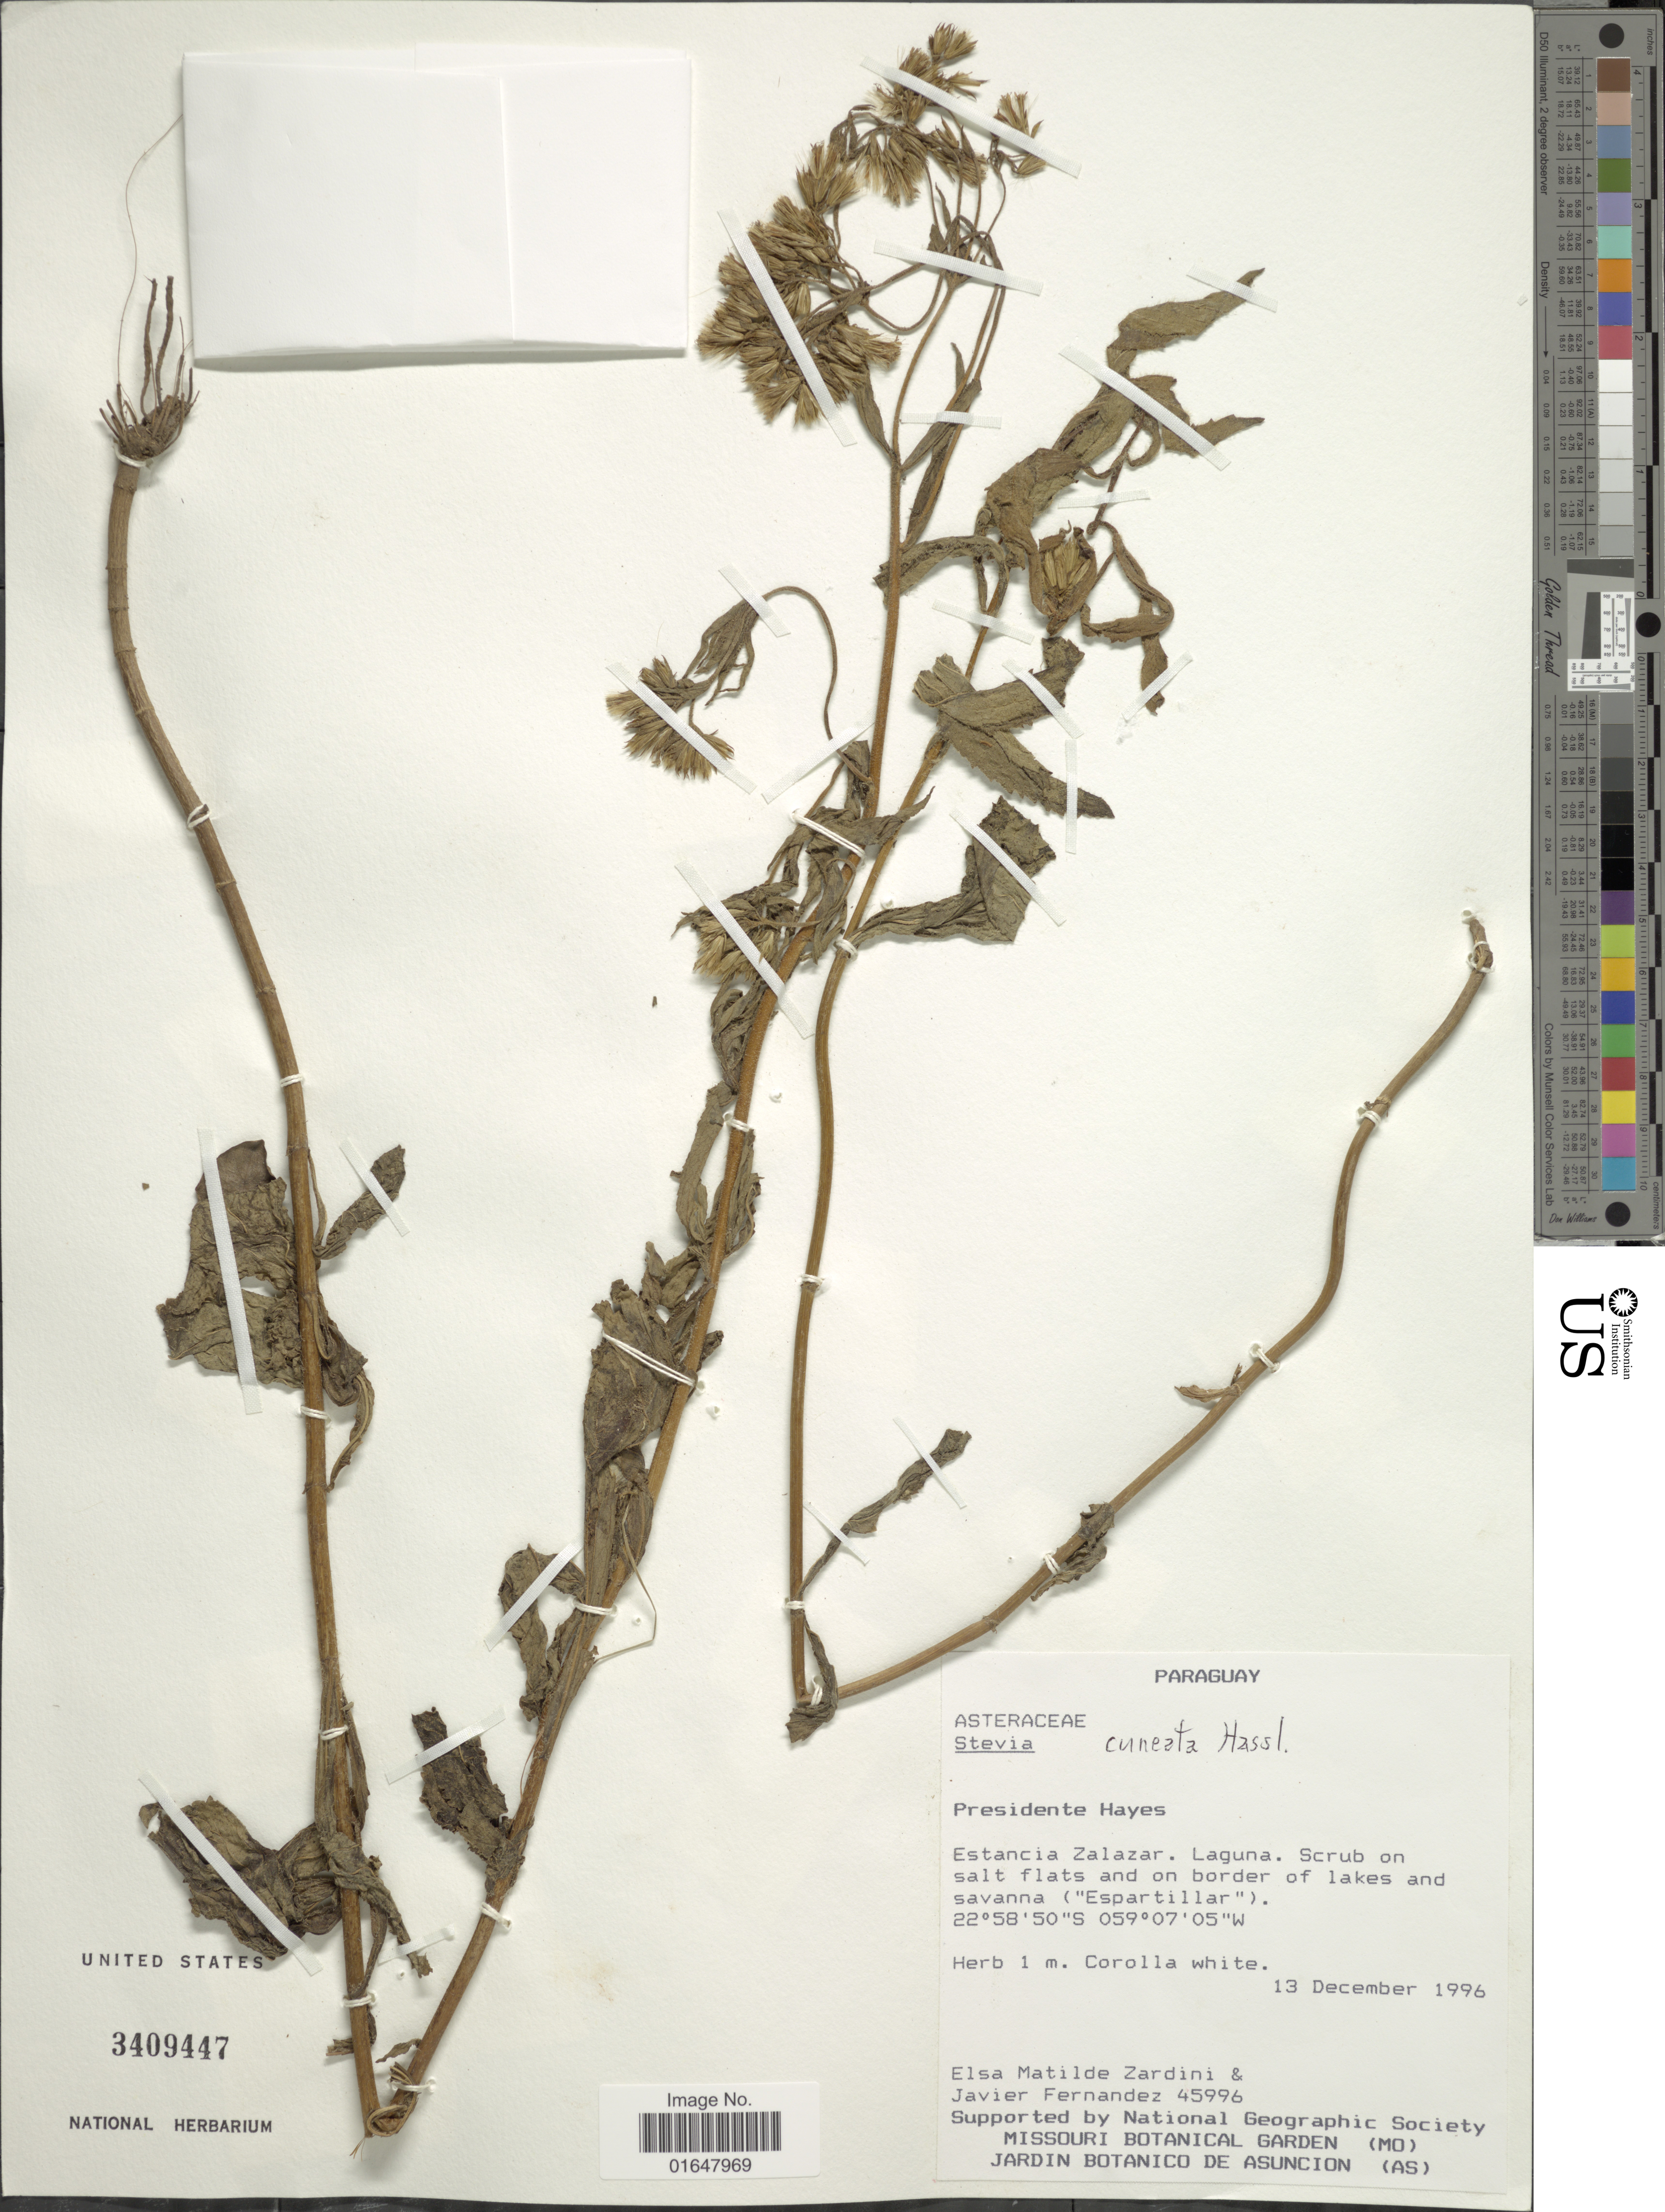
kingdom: Plantae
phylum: Tracheophyta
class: Magnoliopsida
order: Asterales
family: Asteraceae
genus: Stevia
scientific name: Stevia cuneata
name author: Hassl.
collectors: E. M. Zardini & J. Fernández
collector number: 45996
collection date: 1996-12-13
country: Paraguay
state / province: Presidente Hayes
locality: Estancia Zalazar, Laguna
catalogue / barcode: US 3409447